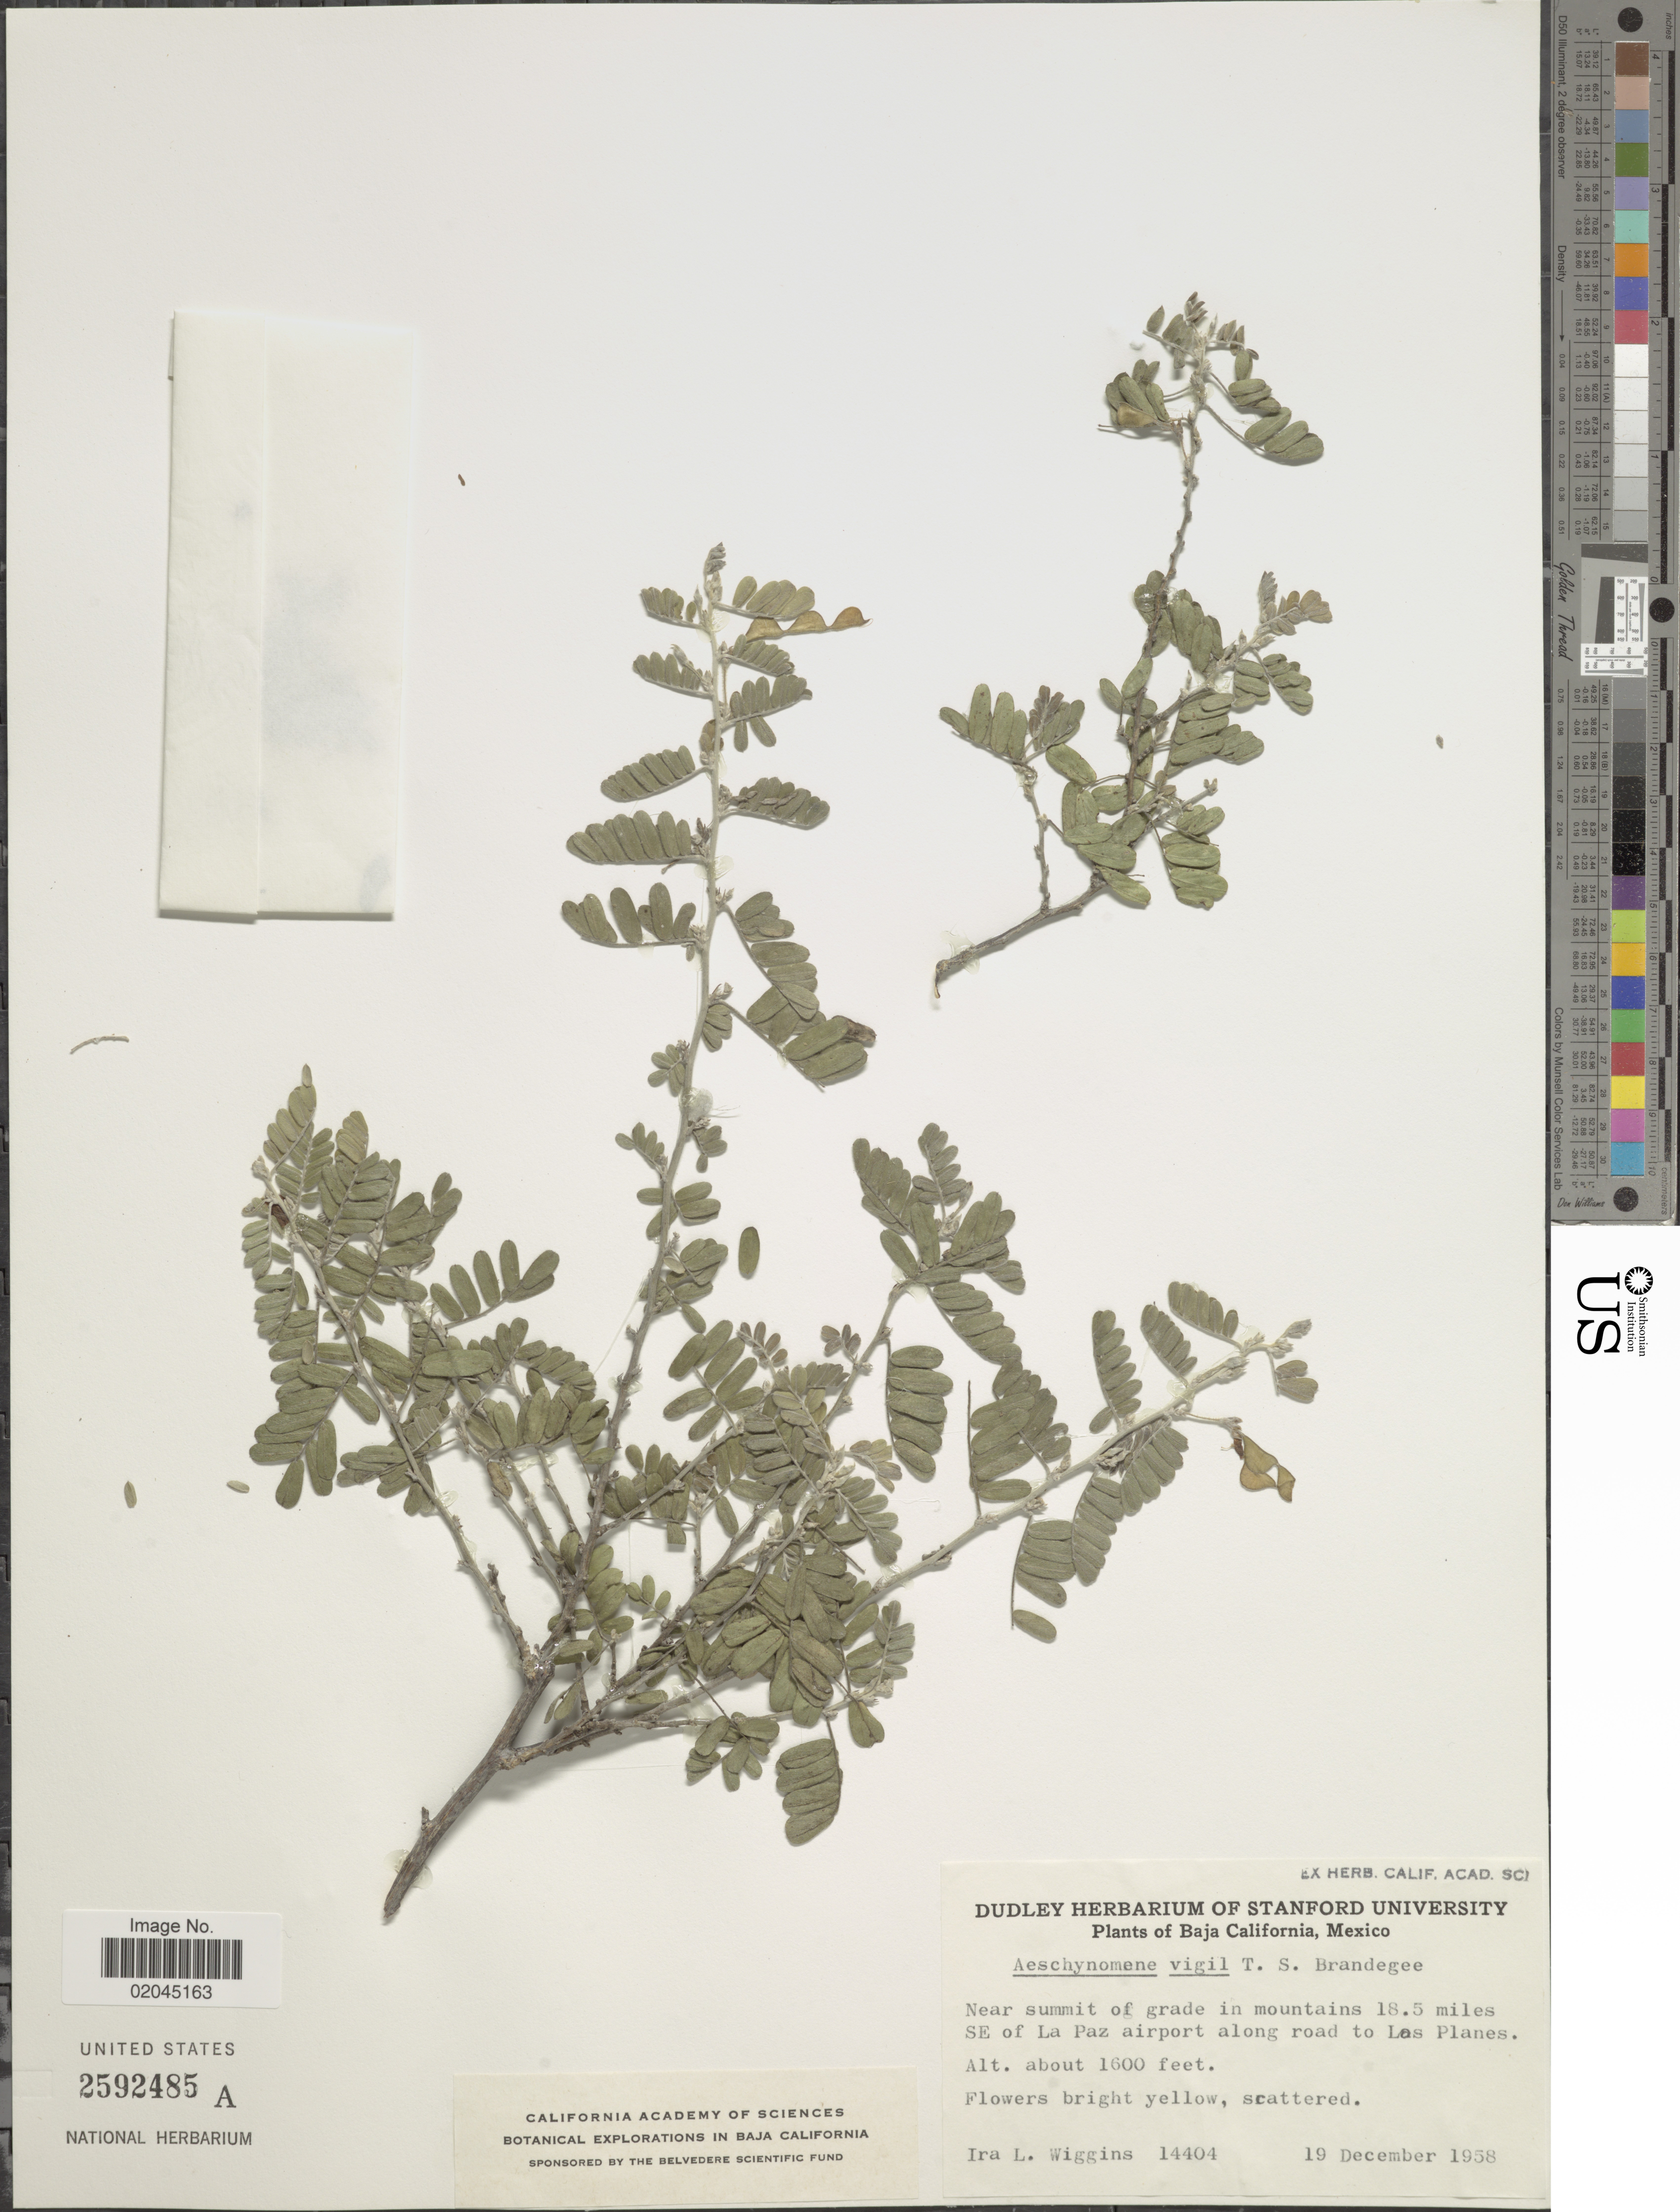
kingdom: Plantae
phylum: Tracheophyta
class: Magnoliopsida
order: Fabales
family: Fabaceae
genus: Aeschynomene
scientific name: Aeschynomene vigil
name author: Brandegee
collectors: I. L. Wiggins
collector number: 14404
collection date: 1958-12-19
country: Mexico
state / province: Baja California Sur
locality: Near summit of grade in mountains 18.5 miles SE of La Paz airport along road to Los Planes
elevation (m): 488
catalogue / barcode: US 2592485A